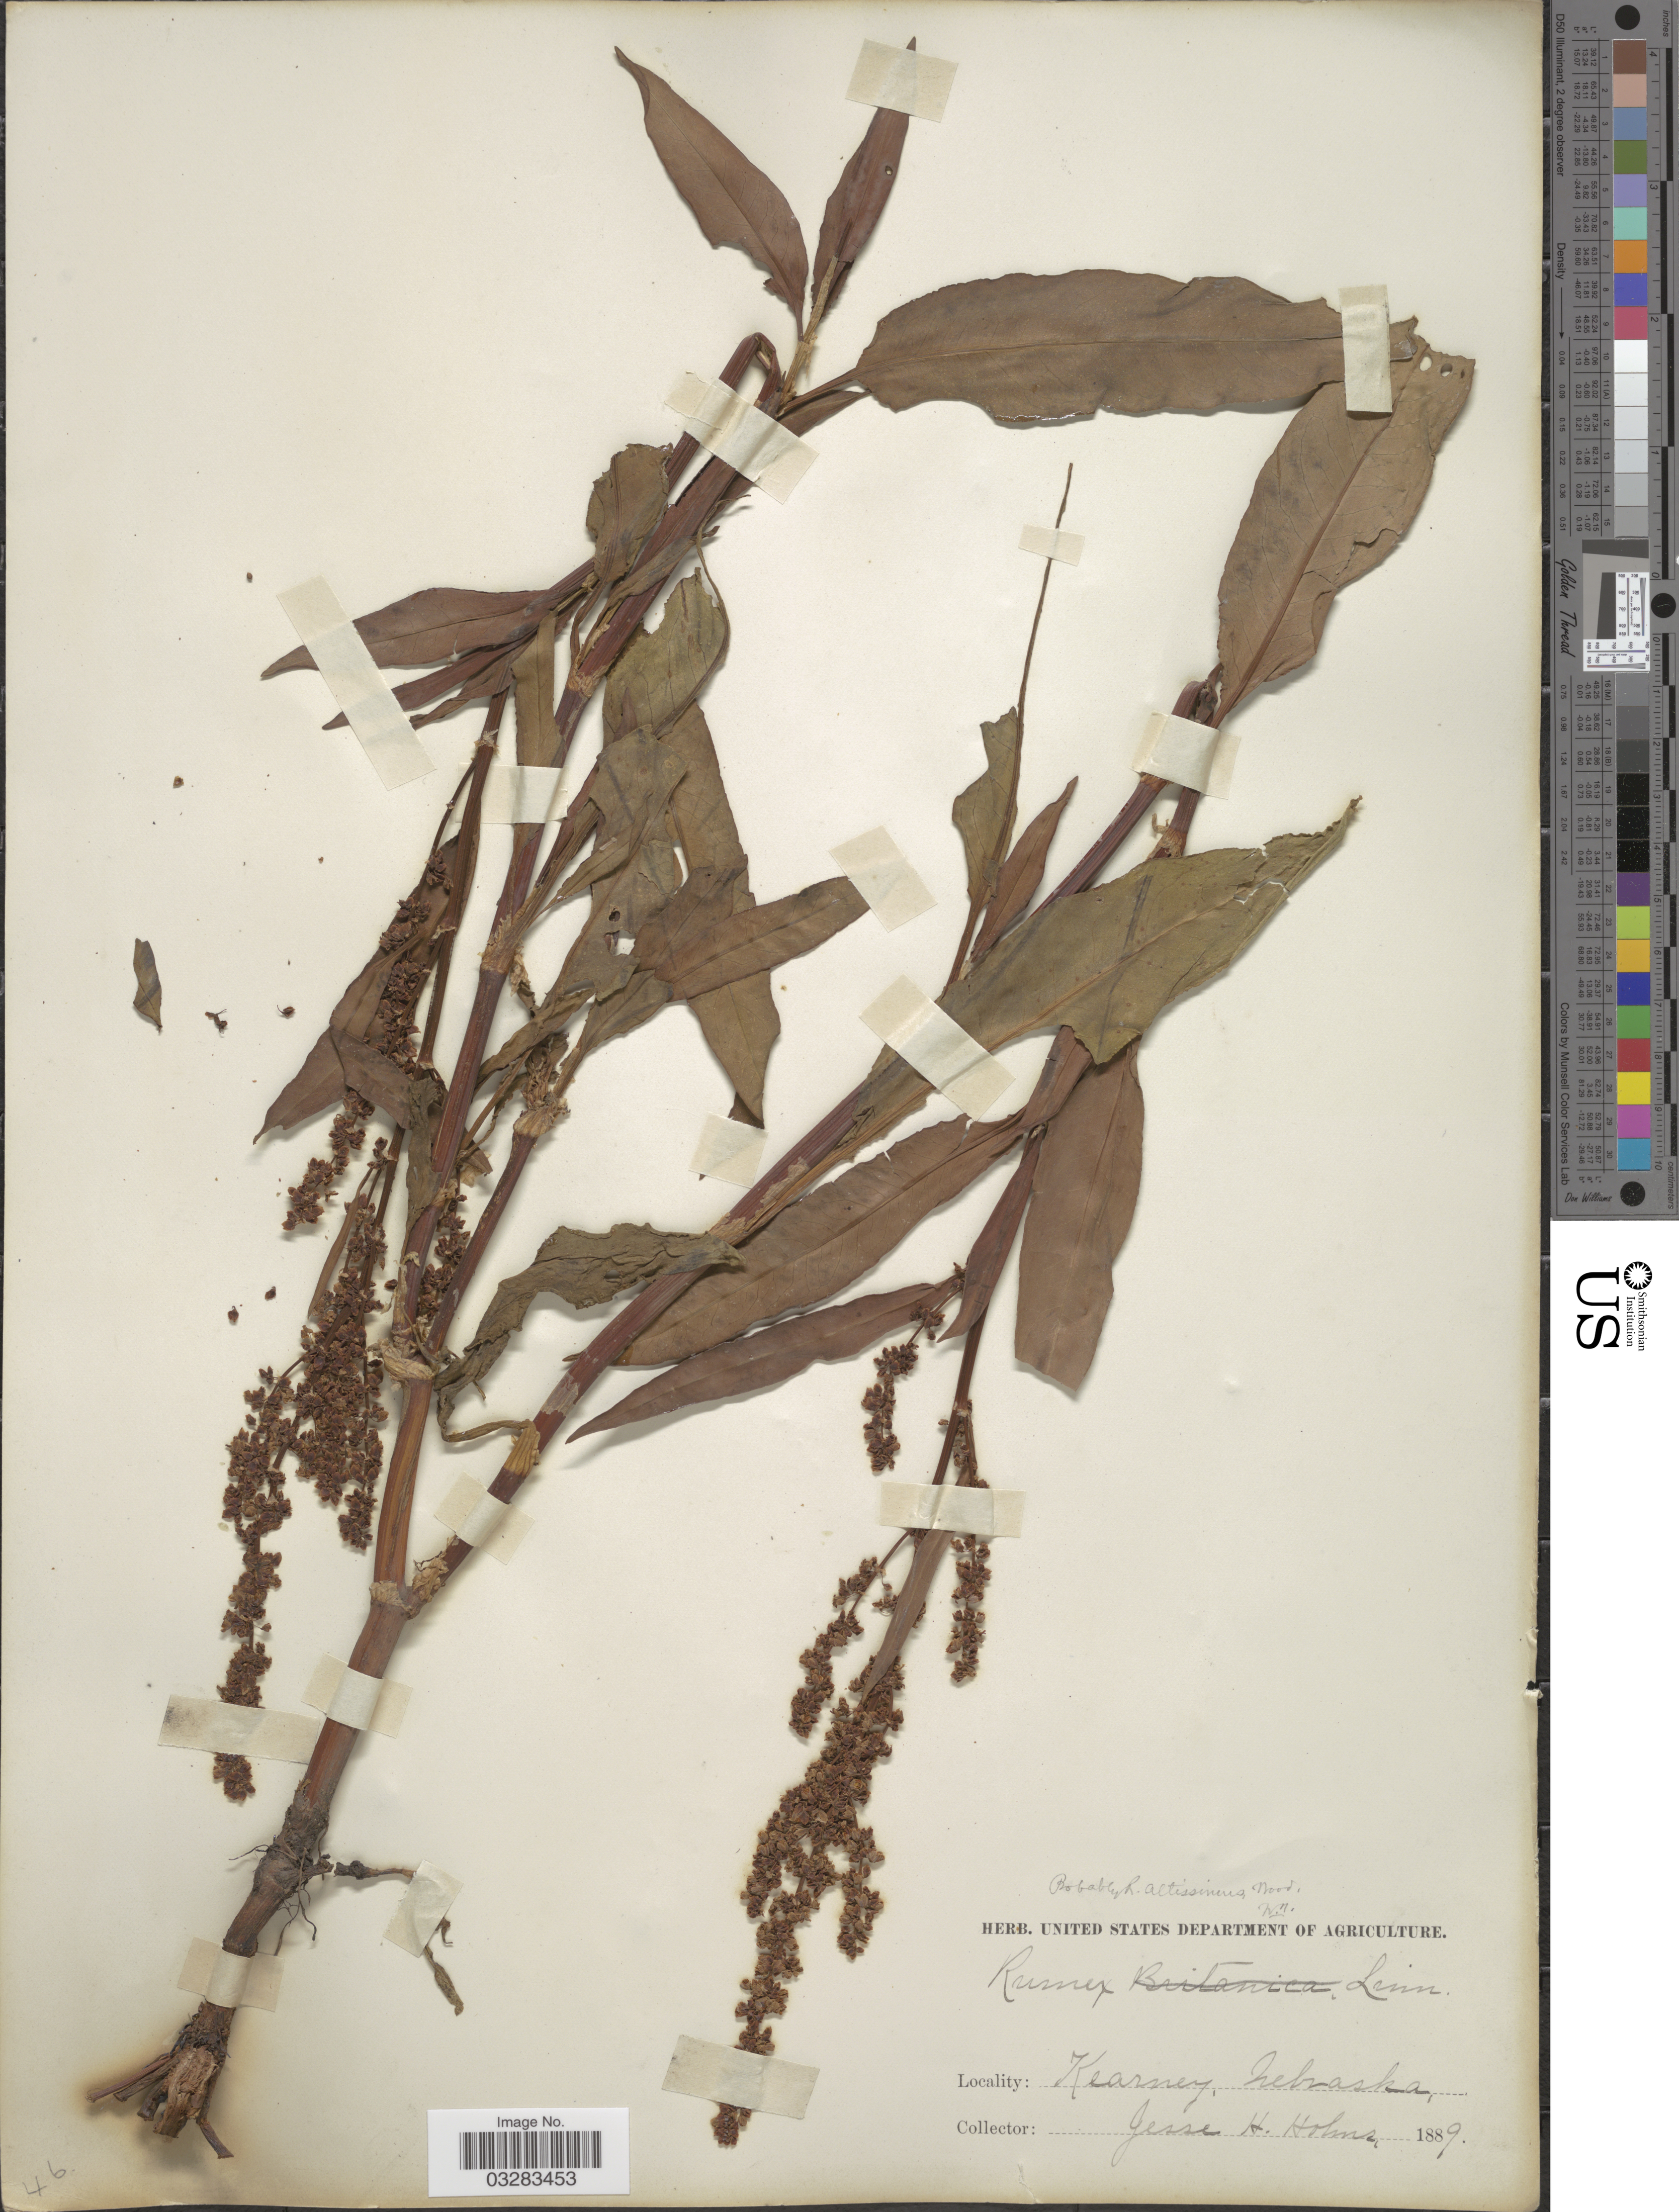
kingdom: Plantae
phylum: Tracheophyta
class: Magnoliopsida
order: Caryophyllales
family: Polygonaceae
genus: Rumex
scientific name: Rumex altissimus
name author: Alph. Wood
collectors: J. H. Holms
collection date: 1889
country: United States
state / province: Nebraska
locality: Kearney.